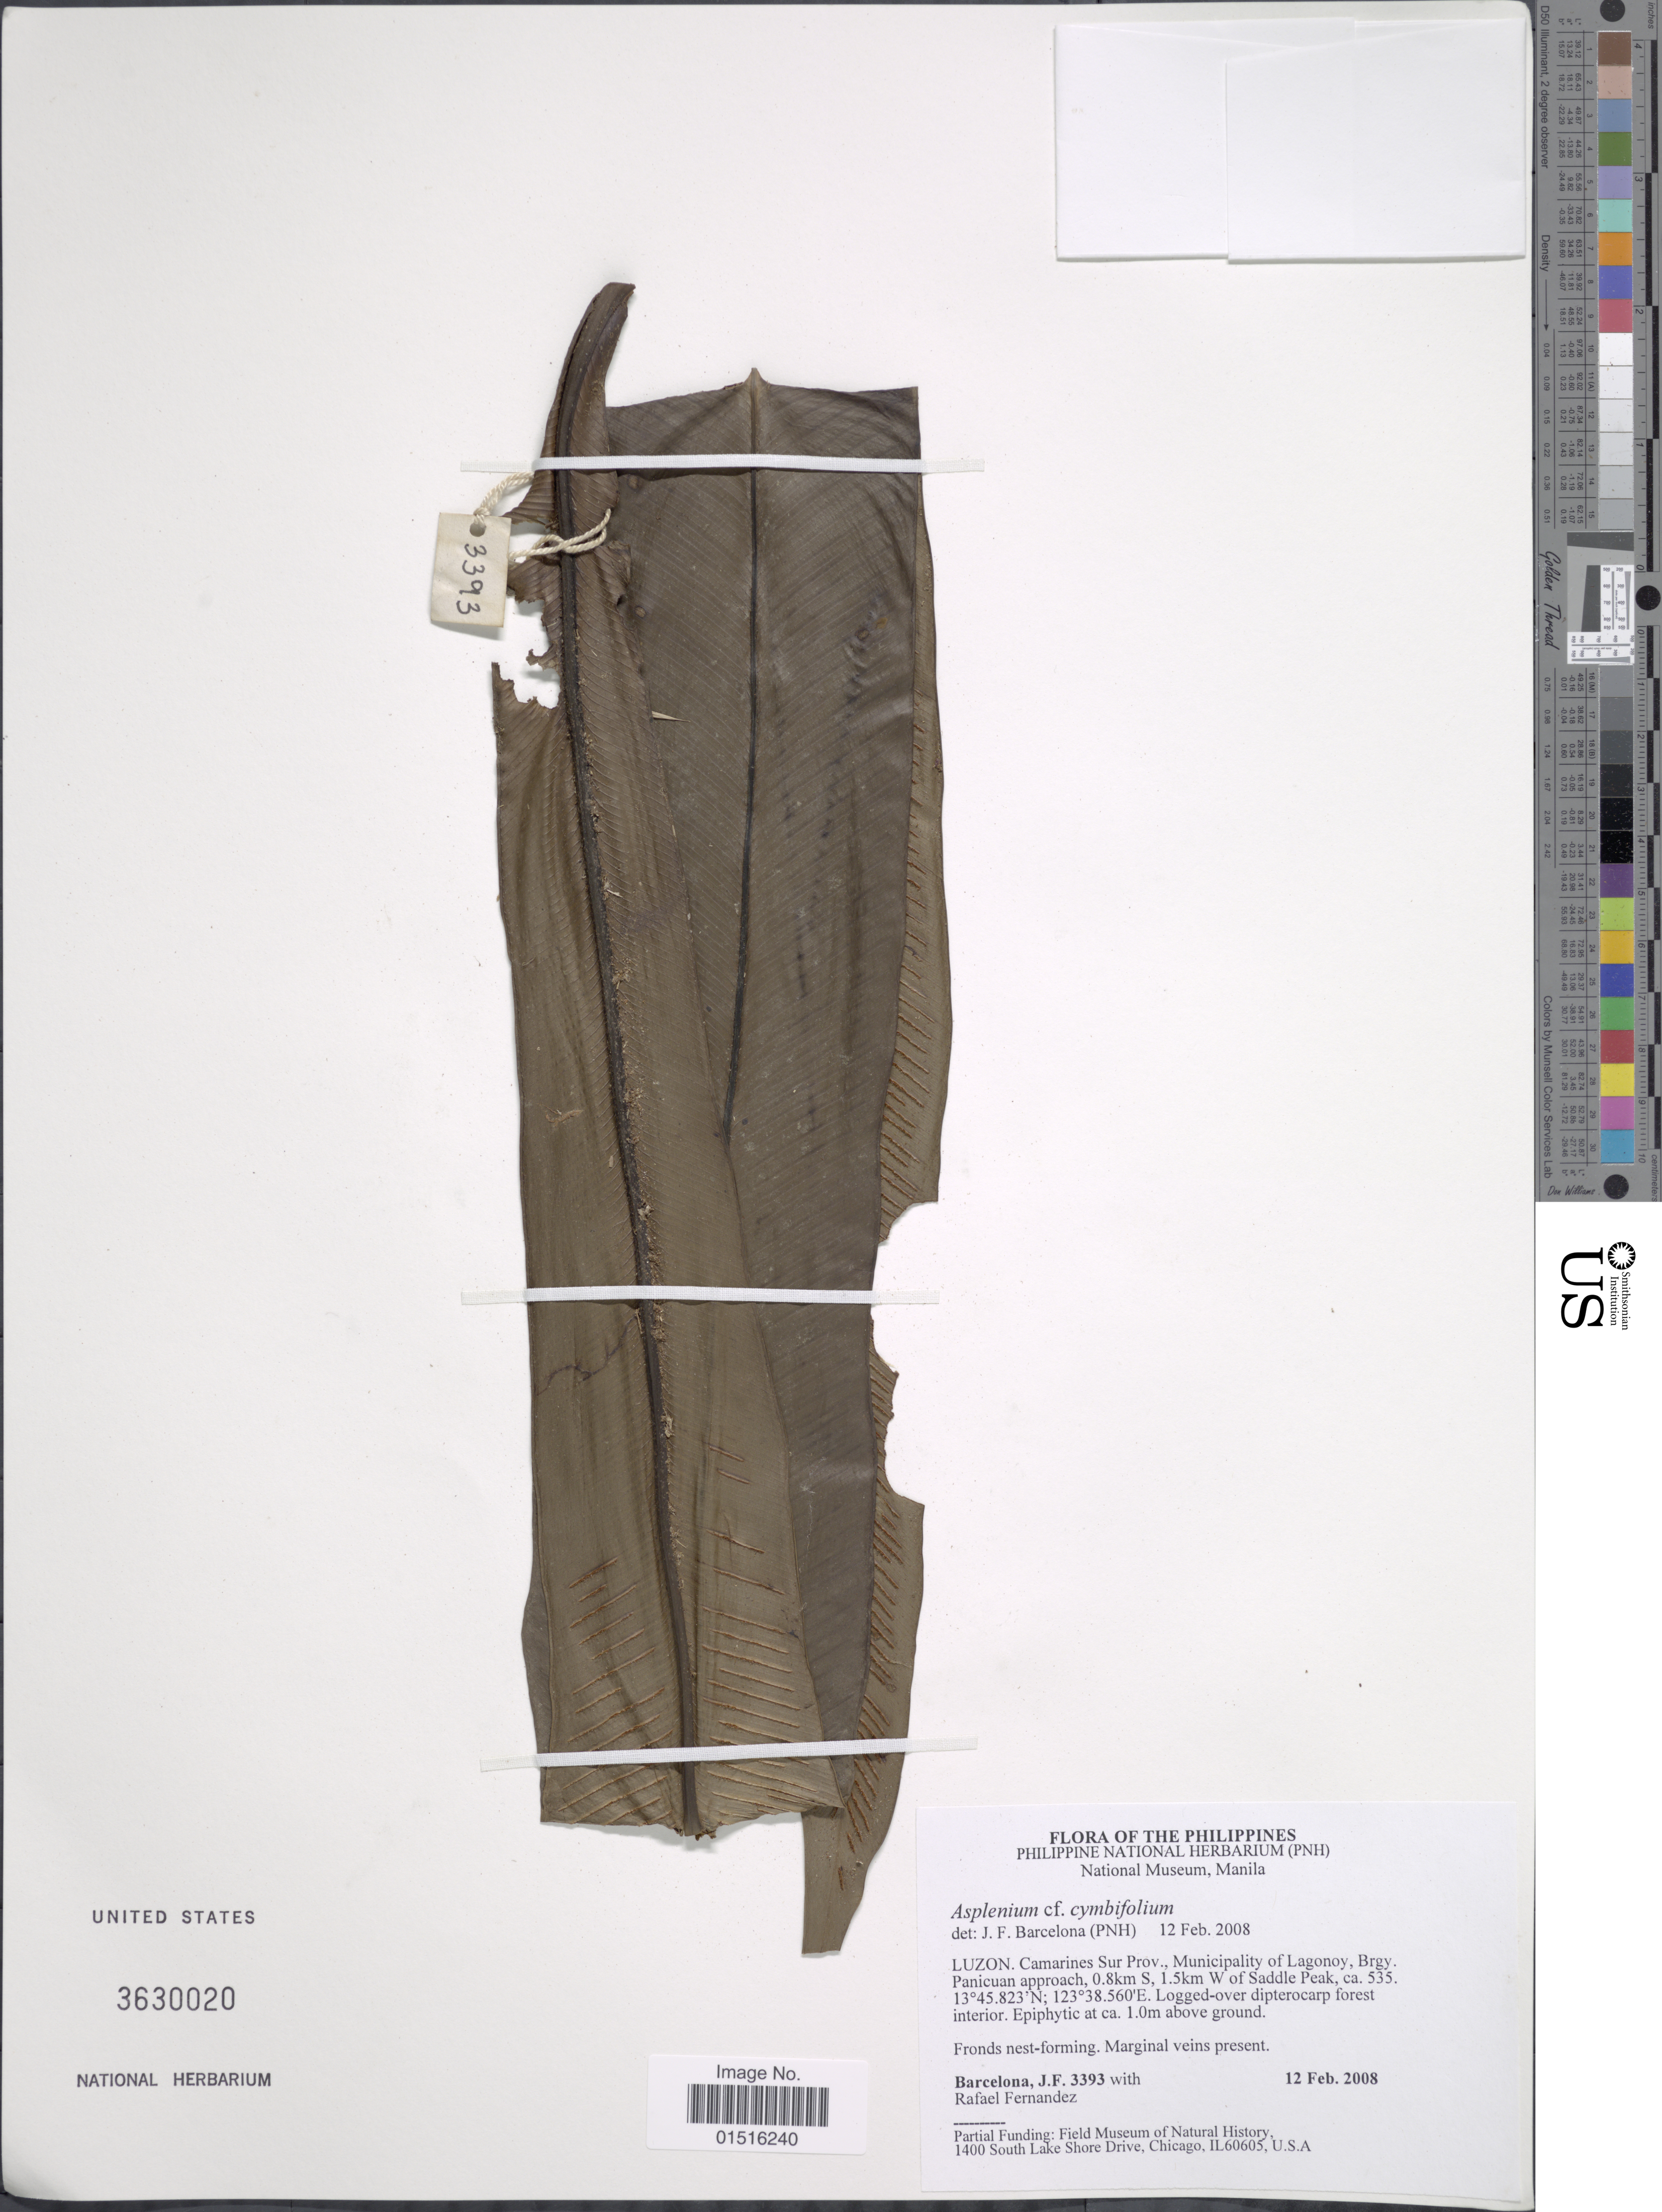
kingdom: Plantae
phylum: Tracheophyta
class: Polypodiopsida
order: Polypodiales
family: Aspleniaceae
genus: Asplenium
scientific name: Asplenium cymbifolium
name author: Christ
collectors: J. F. Barcelona & R. Fernandez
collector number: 3393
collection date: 2008-02-12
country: Philippines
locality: Luzon, Camarines Sur. Prov., Munipality of Lagonov, Brgy. Panicuan approach 0.8 km S., 1.5 km W of Saddle Peak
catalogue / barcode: US 3630020